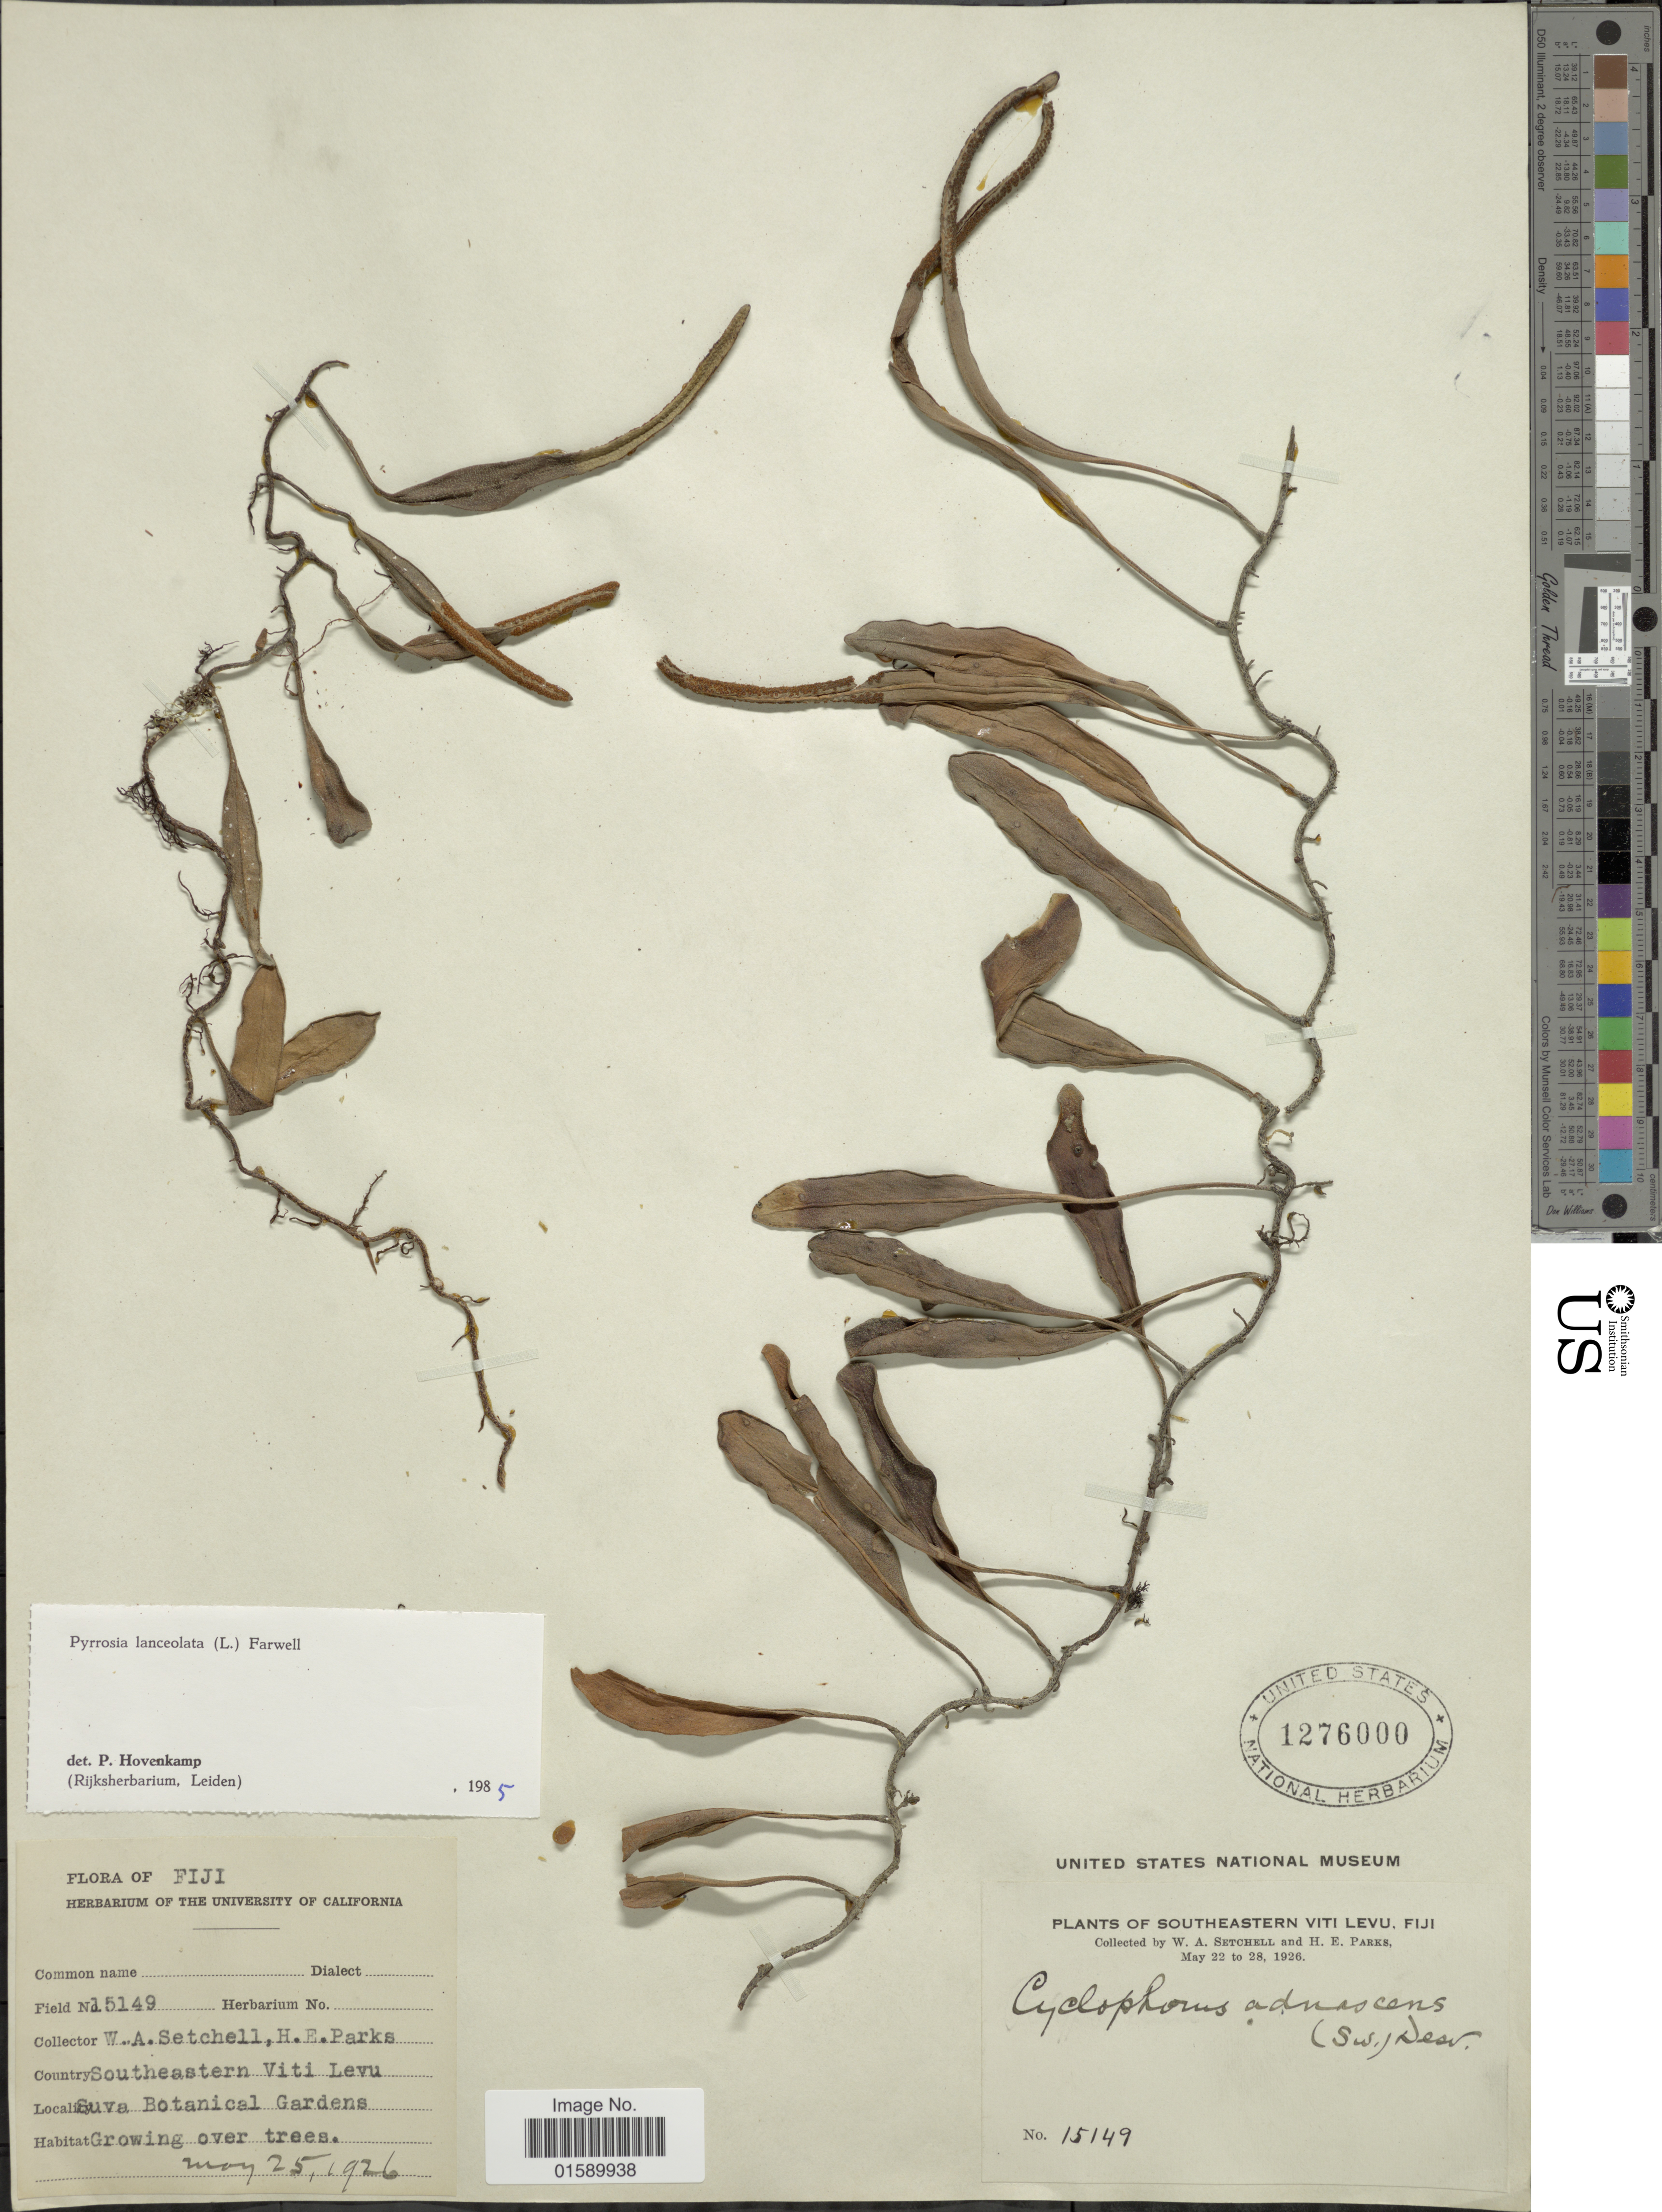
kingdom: Plantae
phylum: Tracheophyta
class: Polypodiopsida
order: Polypodiales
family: Polypodiaceae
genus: Pyrrosia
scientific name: Pyrrosia lanceolata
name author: (L.) Farw.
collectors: W. Setchell & H. E. Parks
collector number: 15149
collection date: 1926-05-25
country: Fiji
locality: Southeastern Viti Levu, Suva Botanical Gardens.Fiji,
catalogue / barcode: US 1276000